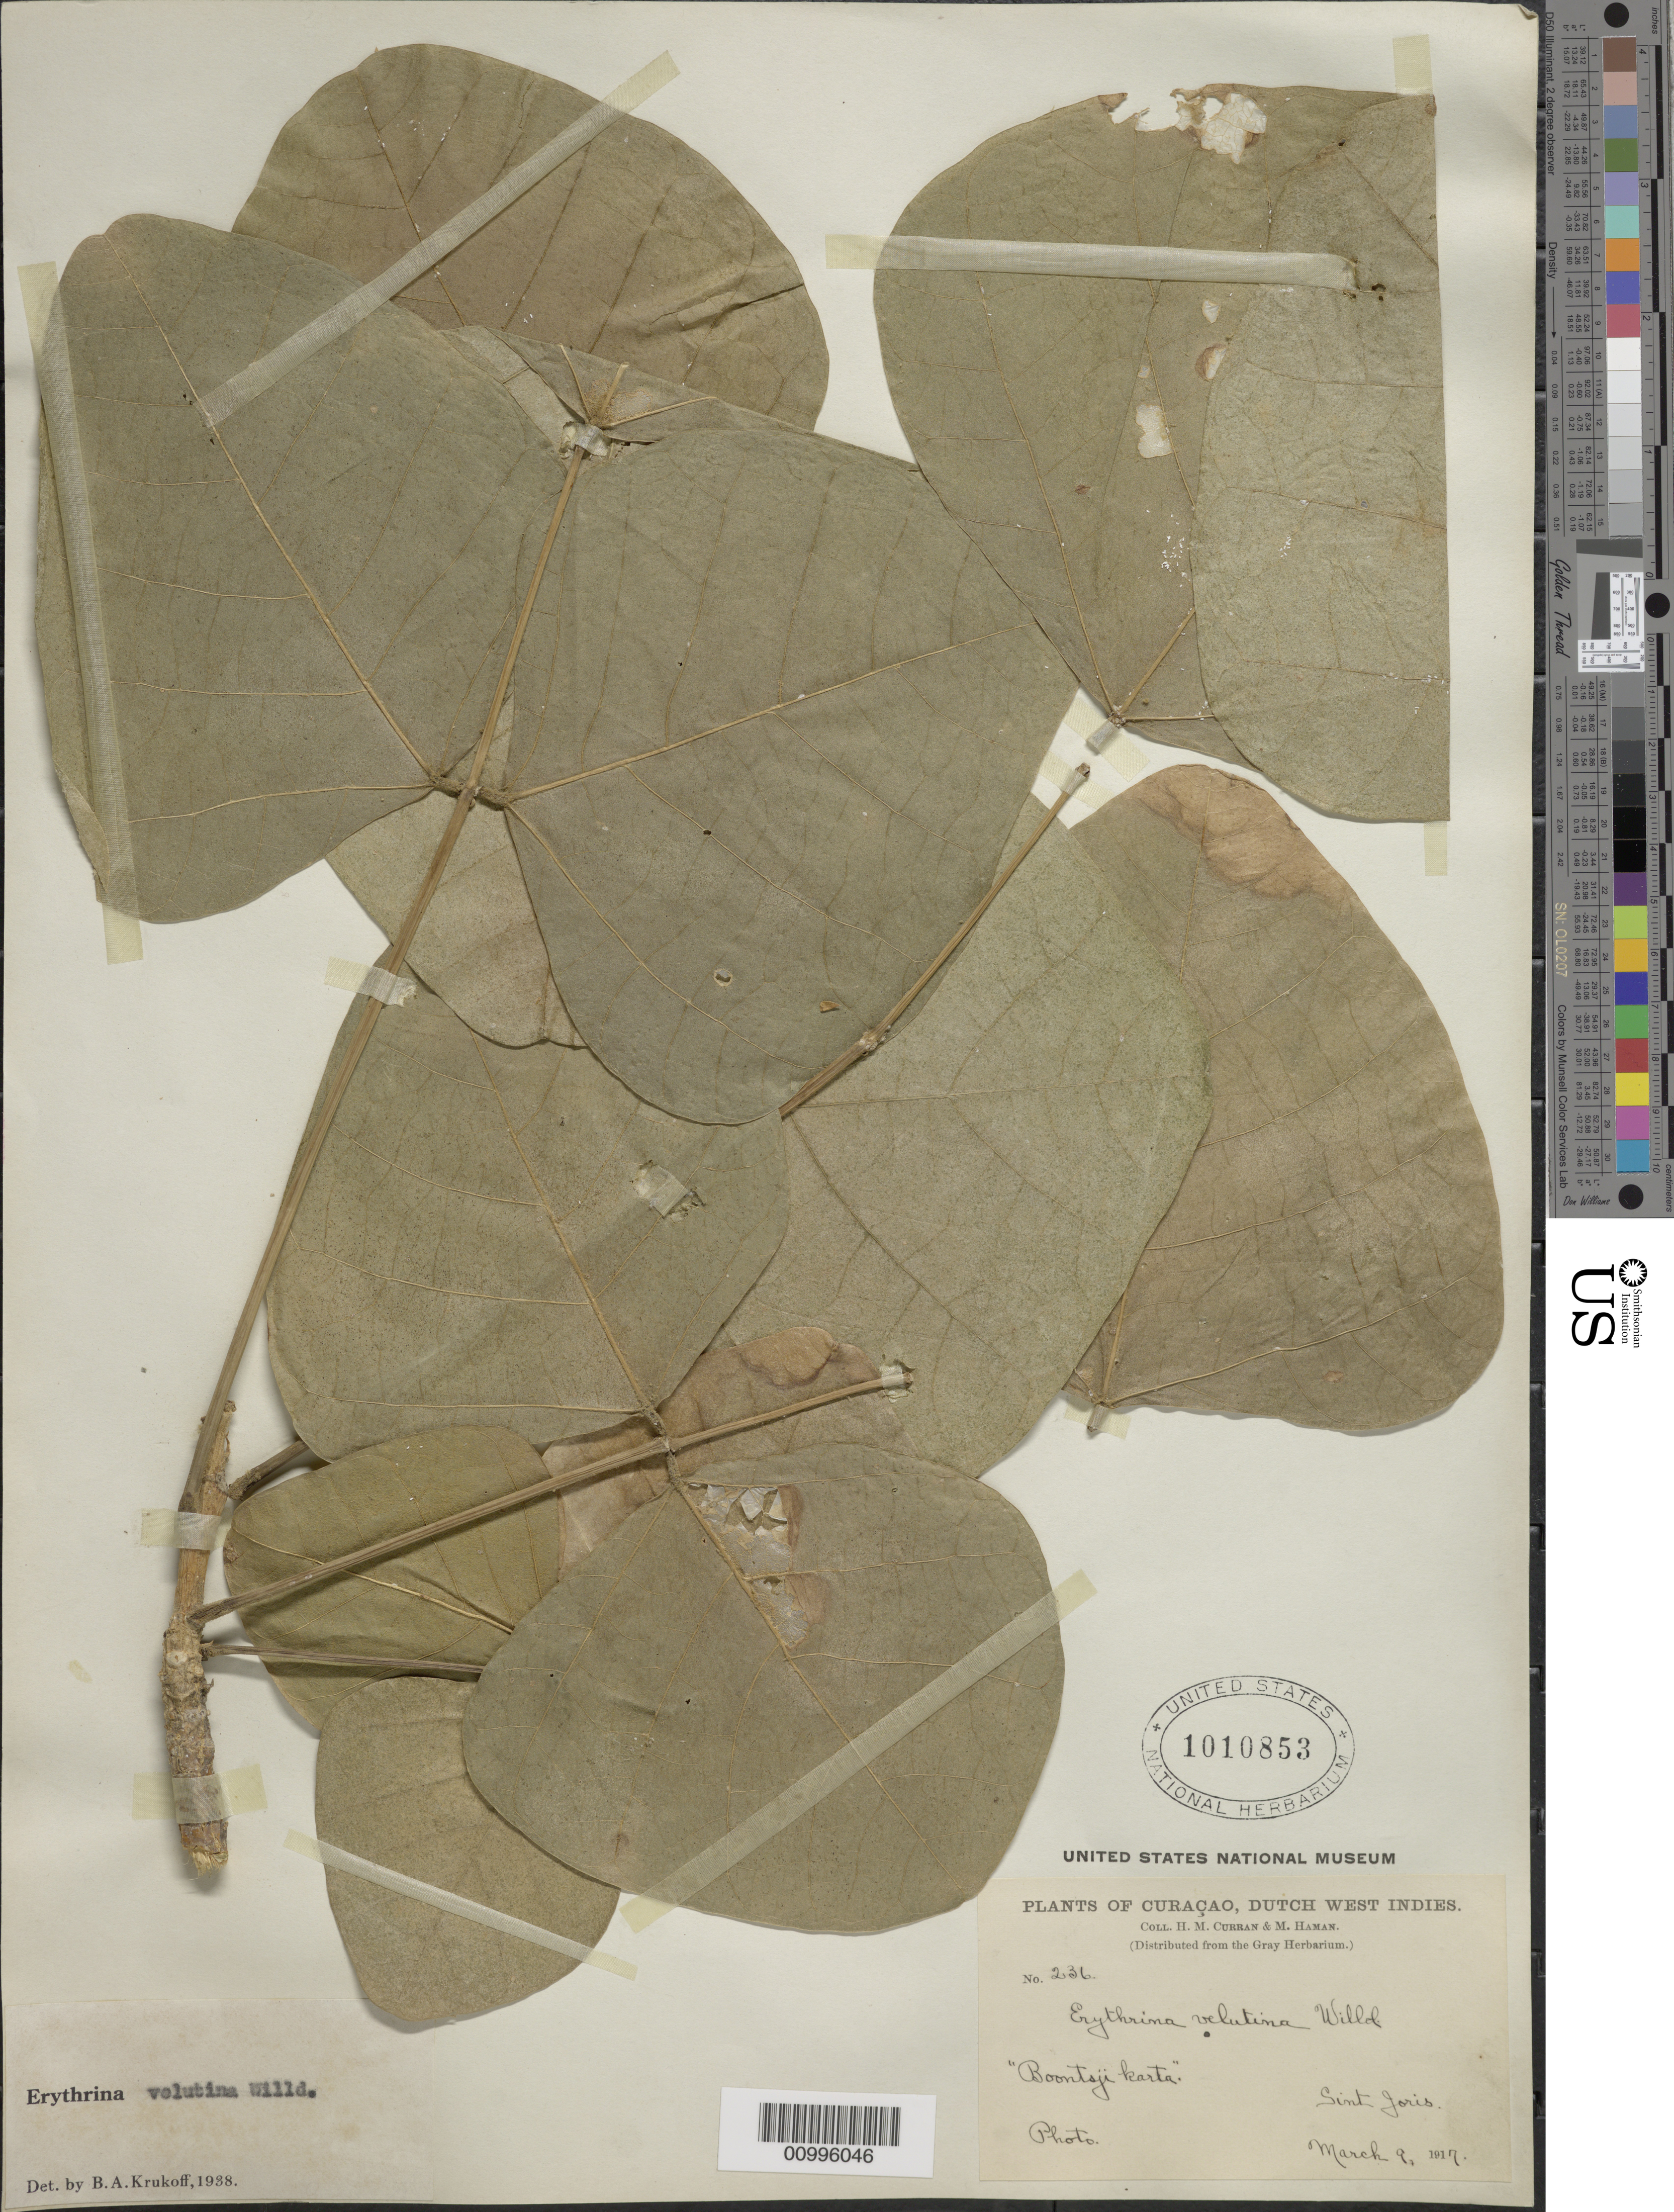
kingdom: Plantae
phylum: Tracheophyta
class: Magnoliopsida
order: Fabales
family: Fabaceae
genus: Erythrina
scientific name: Erythrina velutina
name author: Willd.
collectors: H. M. Curran & M. Haman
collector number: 236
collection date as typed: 09 Mar 1917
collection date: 1917-03-09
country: Curaçao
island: Curaçao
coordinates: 0 N, 0 E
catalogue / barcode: US 1010853